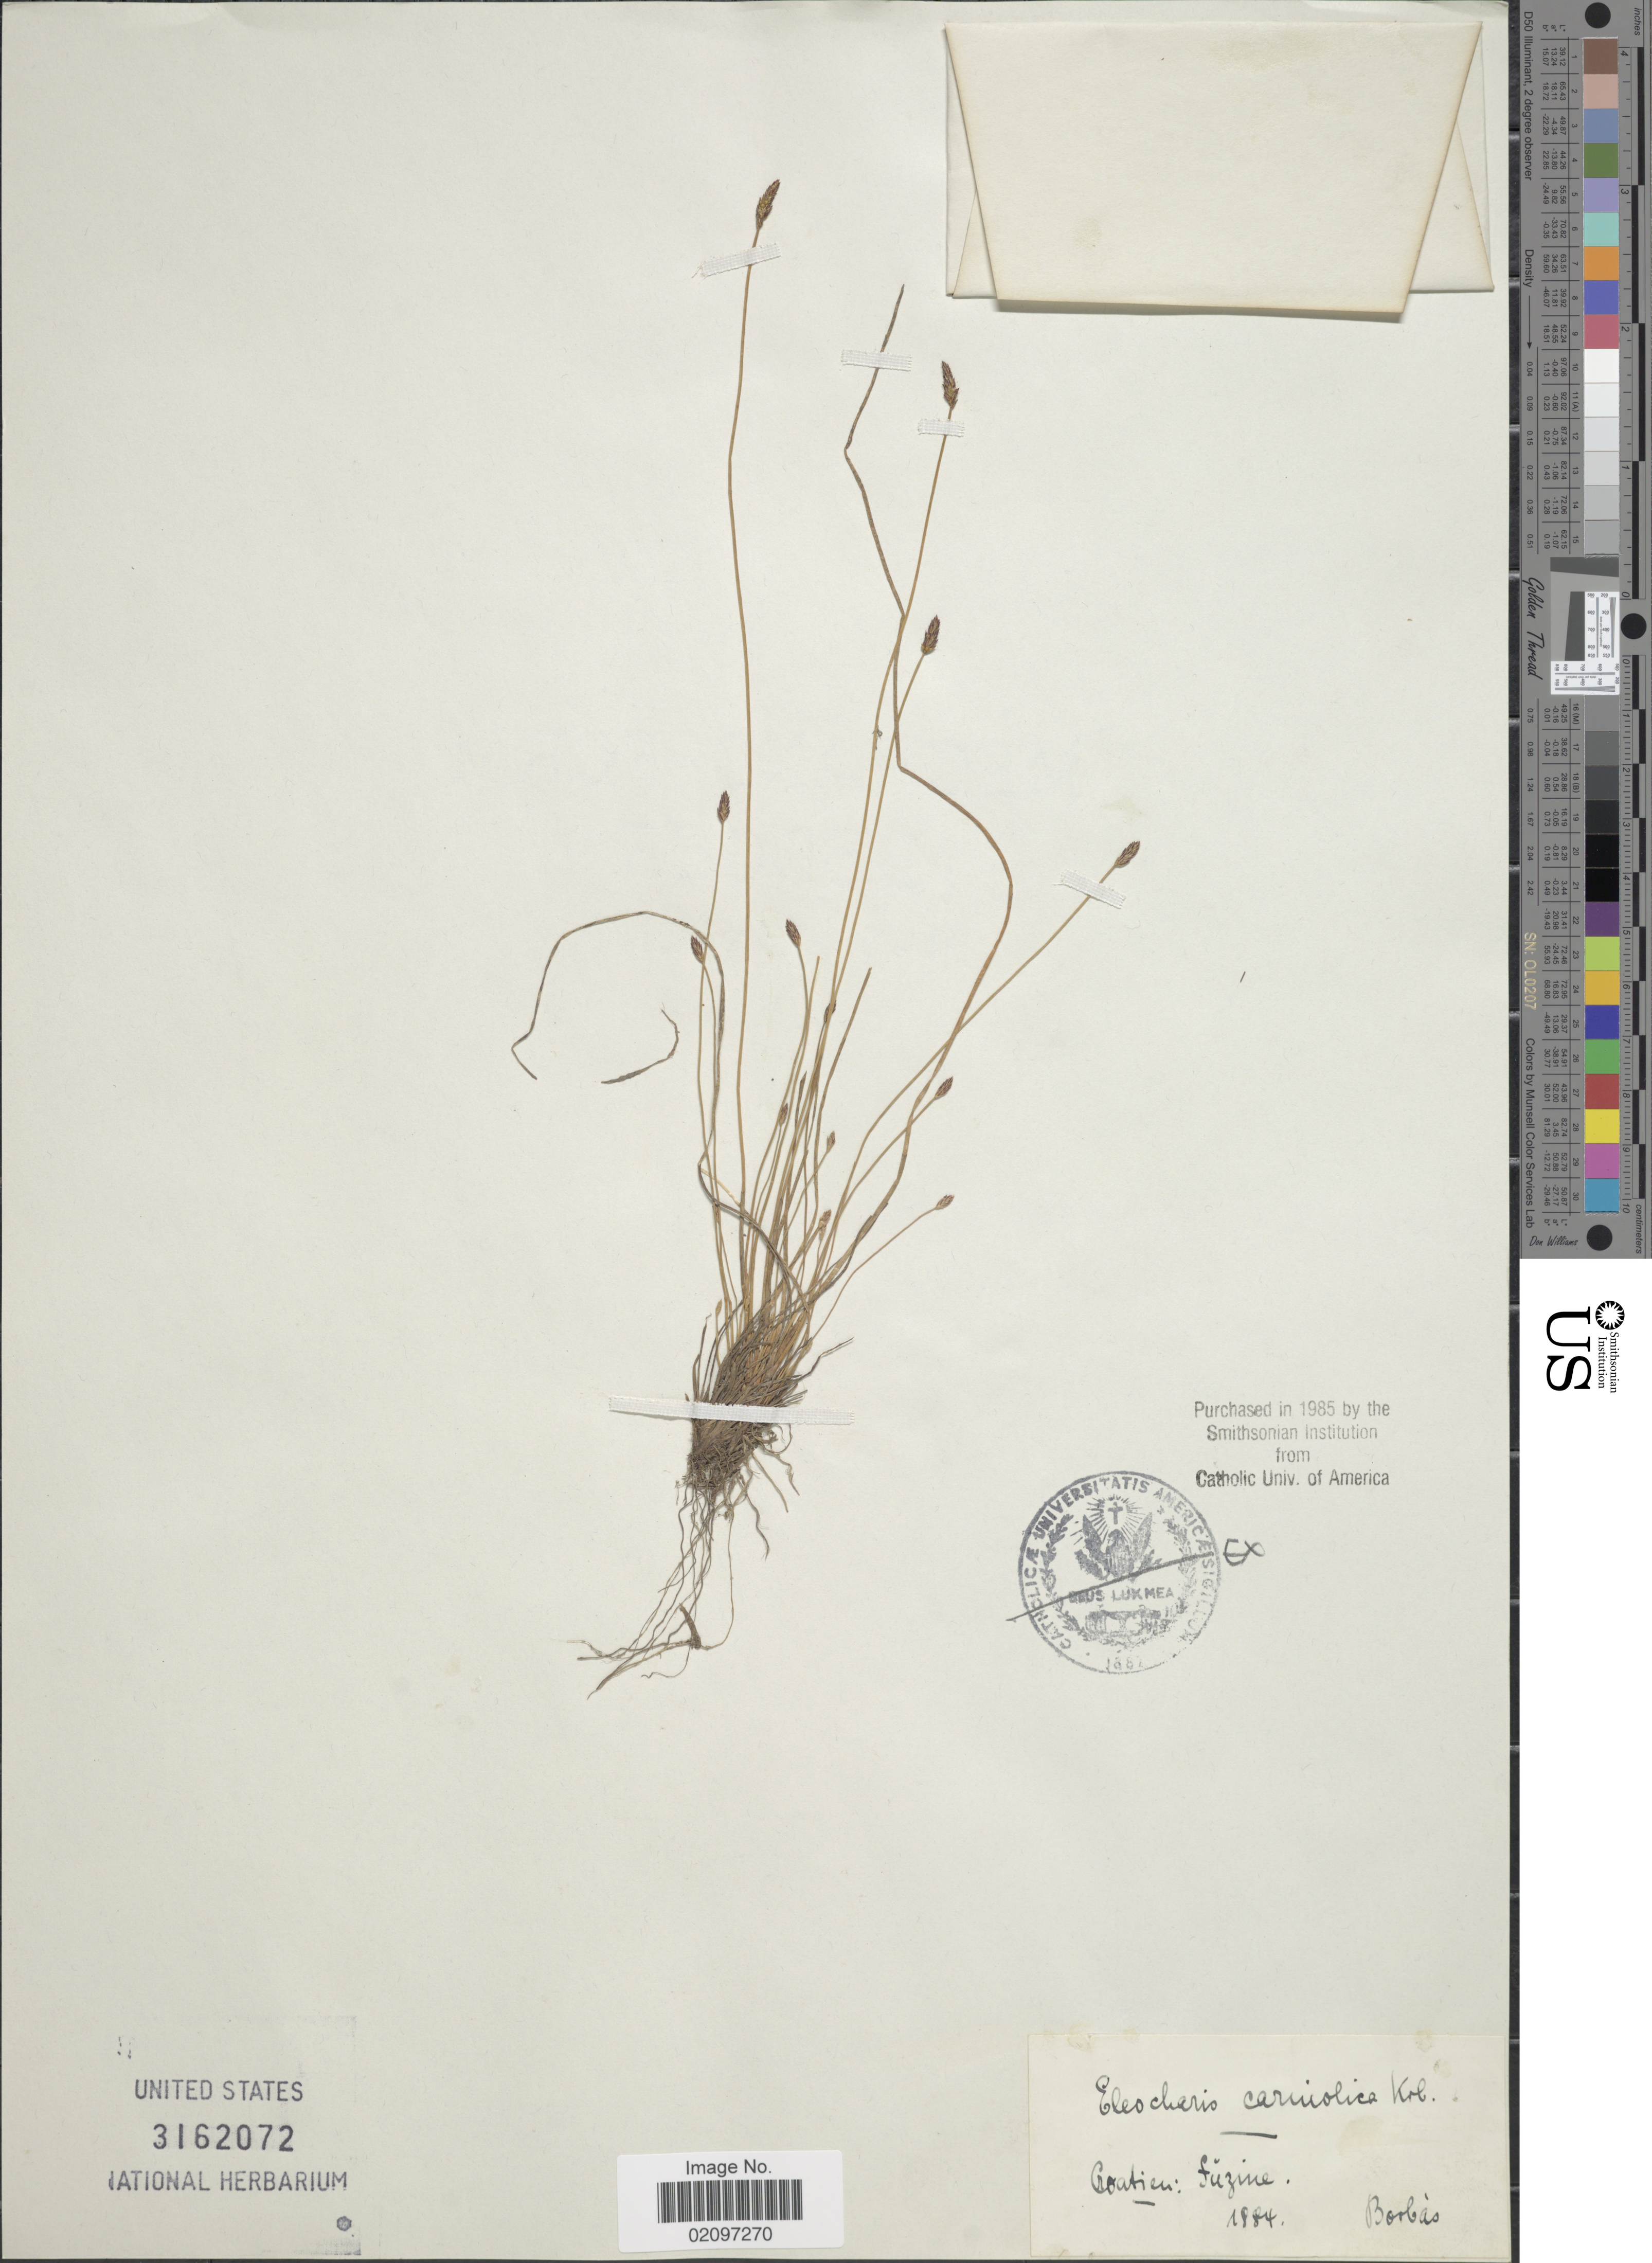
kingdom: Plantae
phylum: Tracheophyta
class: Liliopsida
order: Poales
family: Cyperaceae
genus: Eleocharis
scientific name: Eleocharis carniolica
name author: W.D.J. Koch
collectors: V. von Borbás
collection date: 1884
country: Croatia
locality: Croatien: Furzine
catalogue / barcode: US 3162072